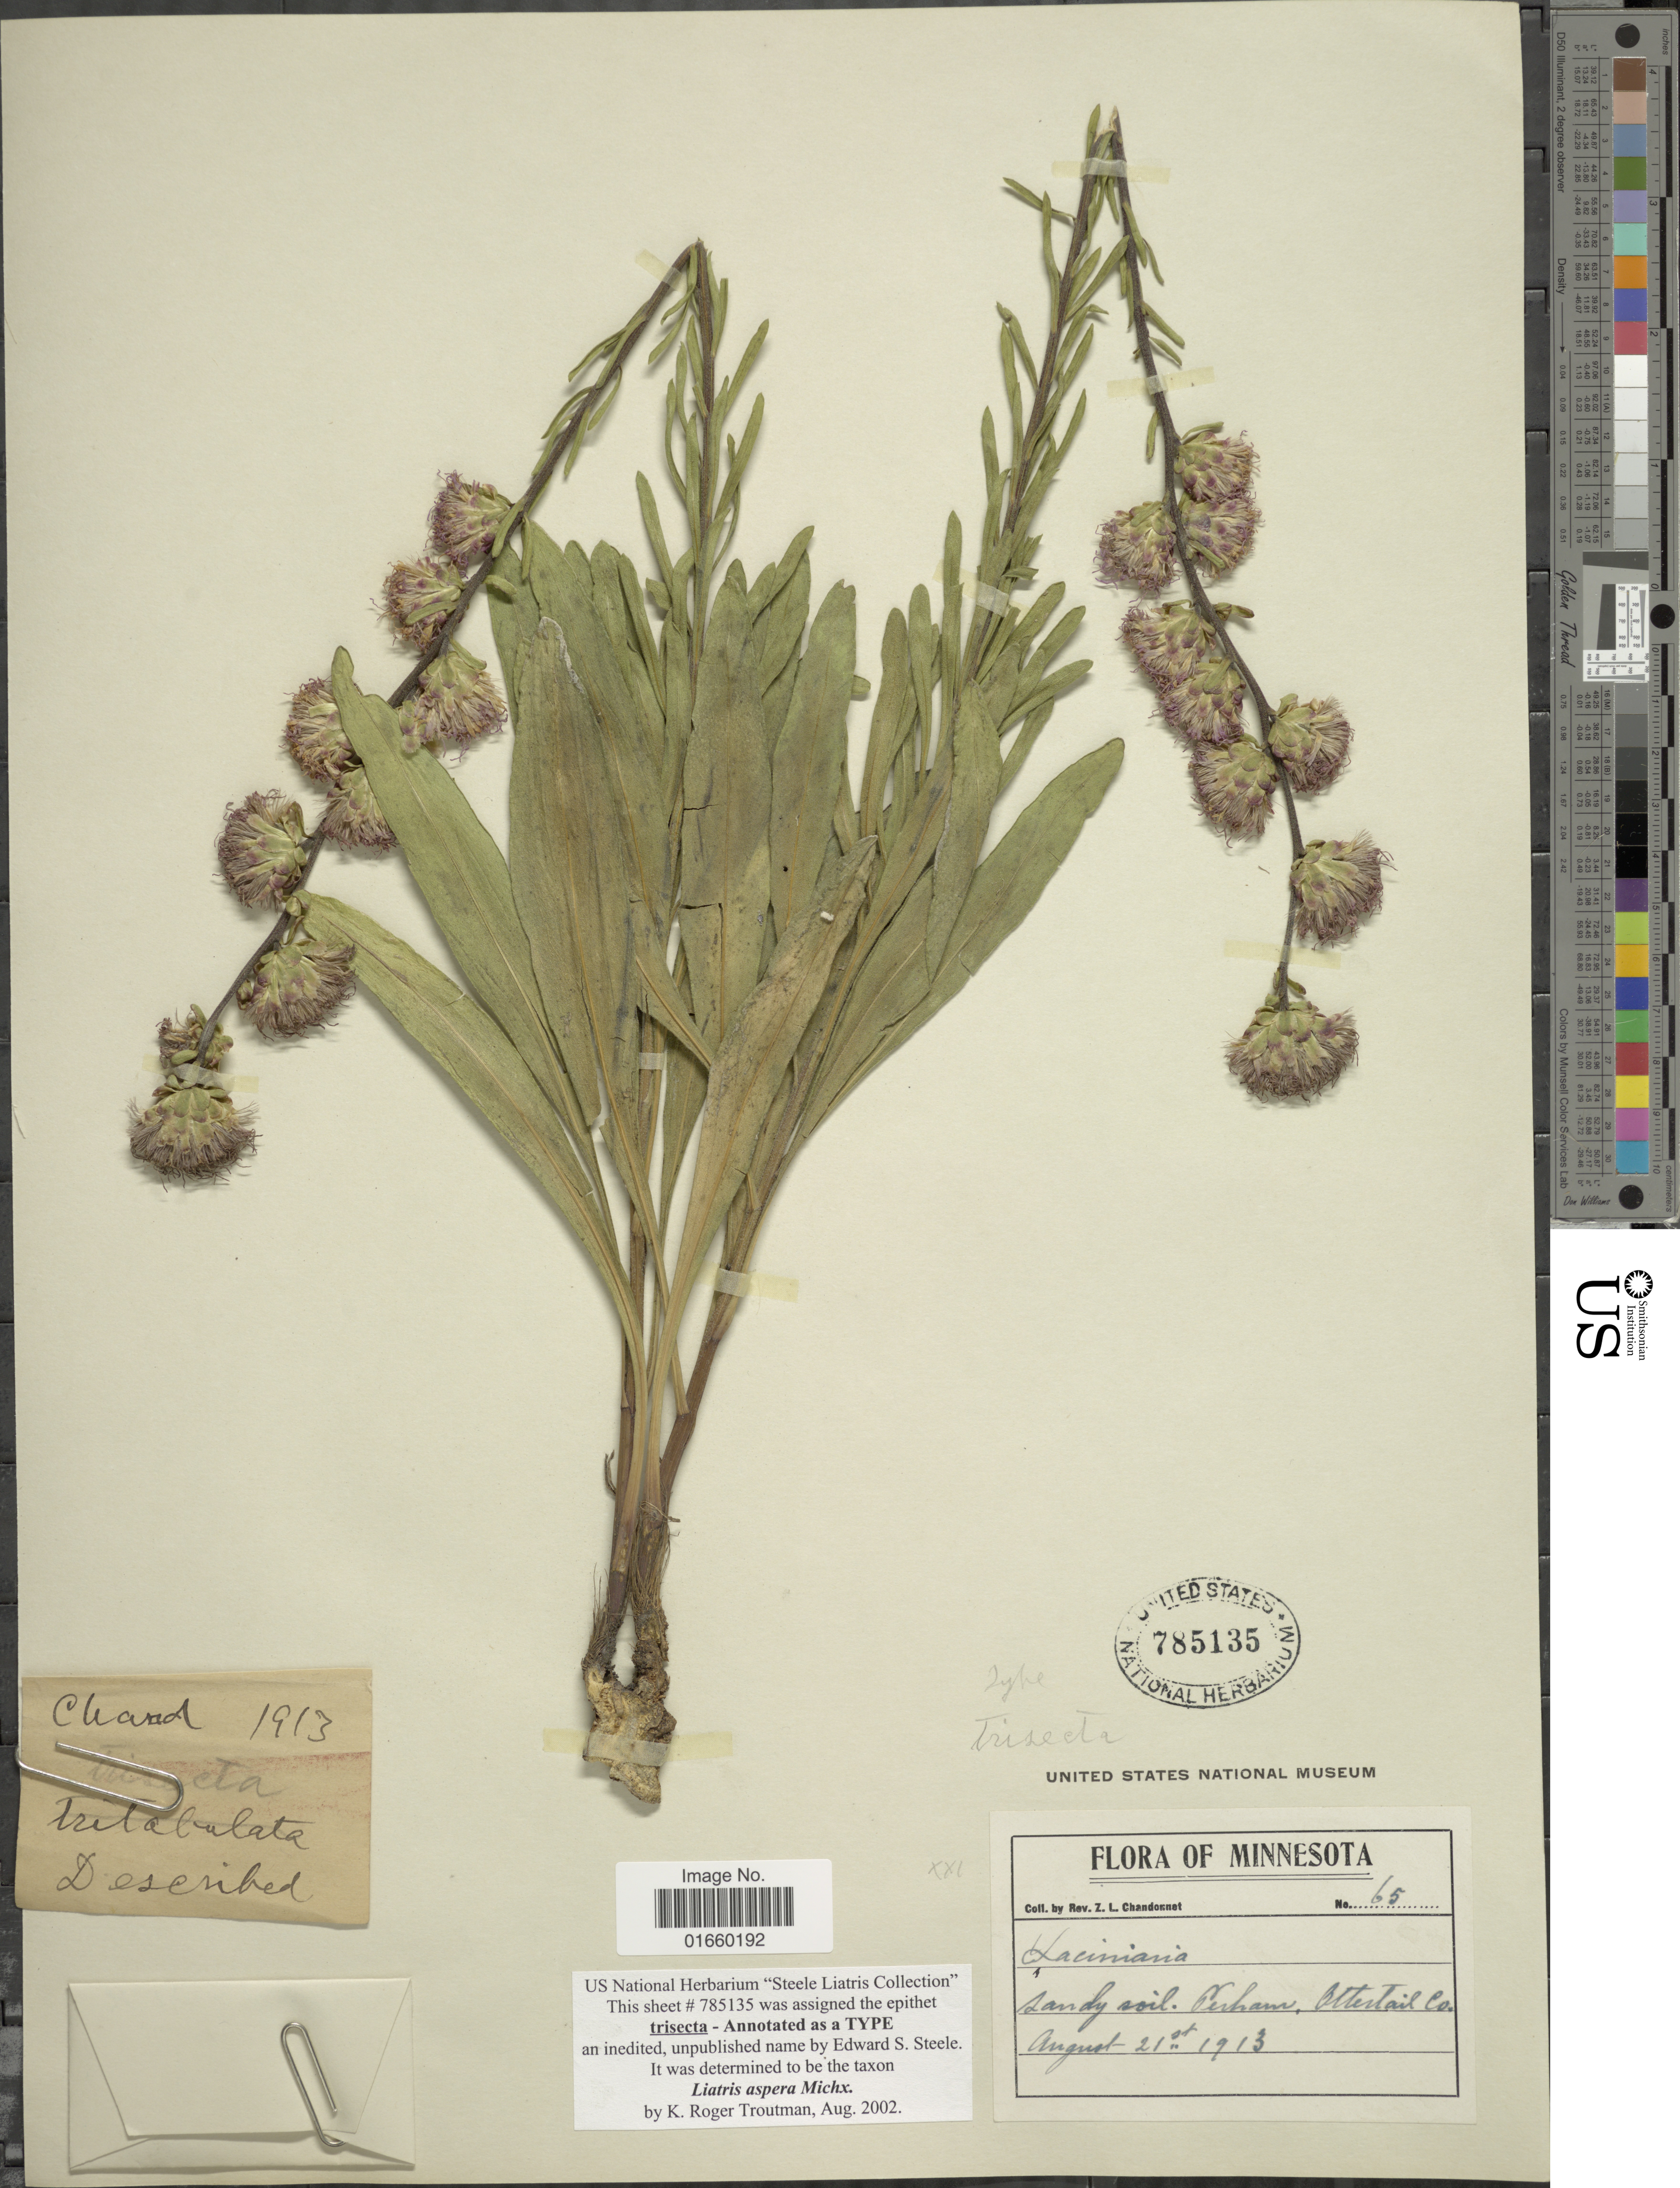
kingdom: Plantae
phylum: Tracheophyta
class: Magnoliopsida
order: Asterales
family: Asteraceae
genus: Liatris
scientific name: Liatris aspera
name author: Michx.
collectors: Z. Chandonnet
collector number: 65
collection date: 1913-08-21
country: United States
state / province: Minnesota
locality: Sandy soil. Perham, Otter tail Co.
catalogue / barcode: US 785135